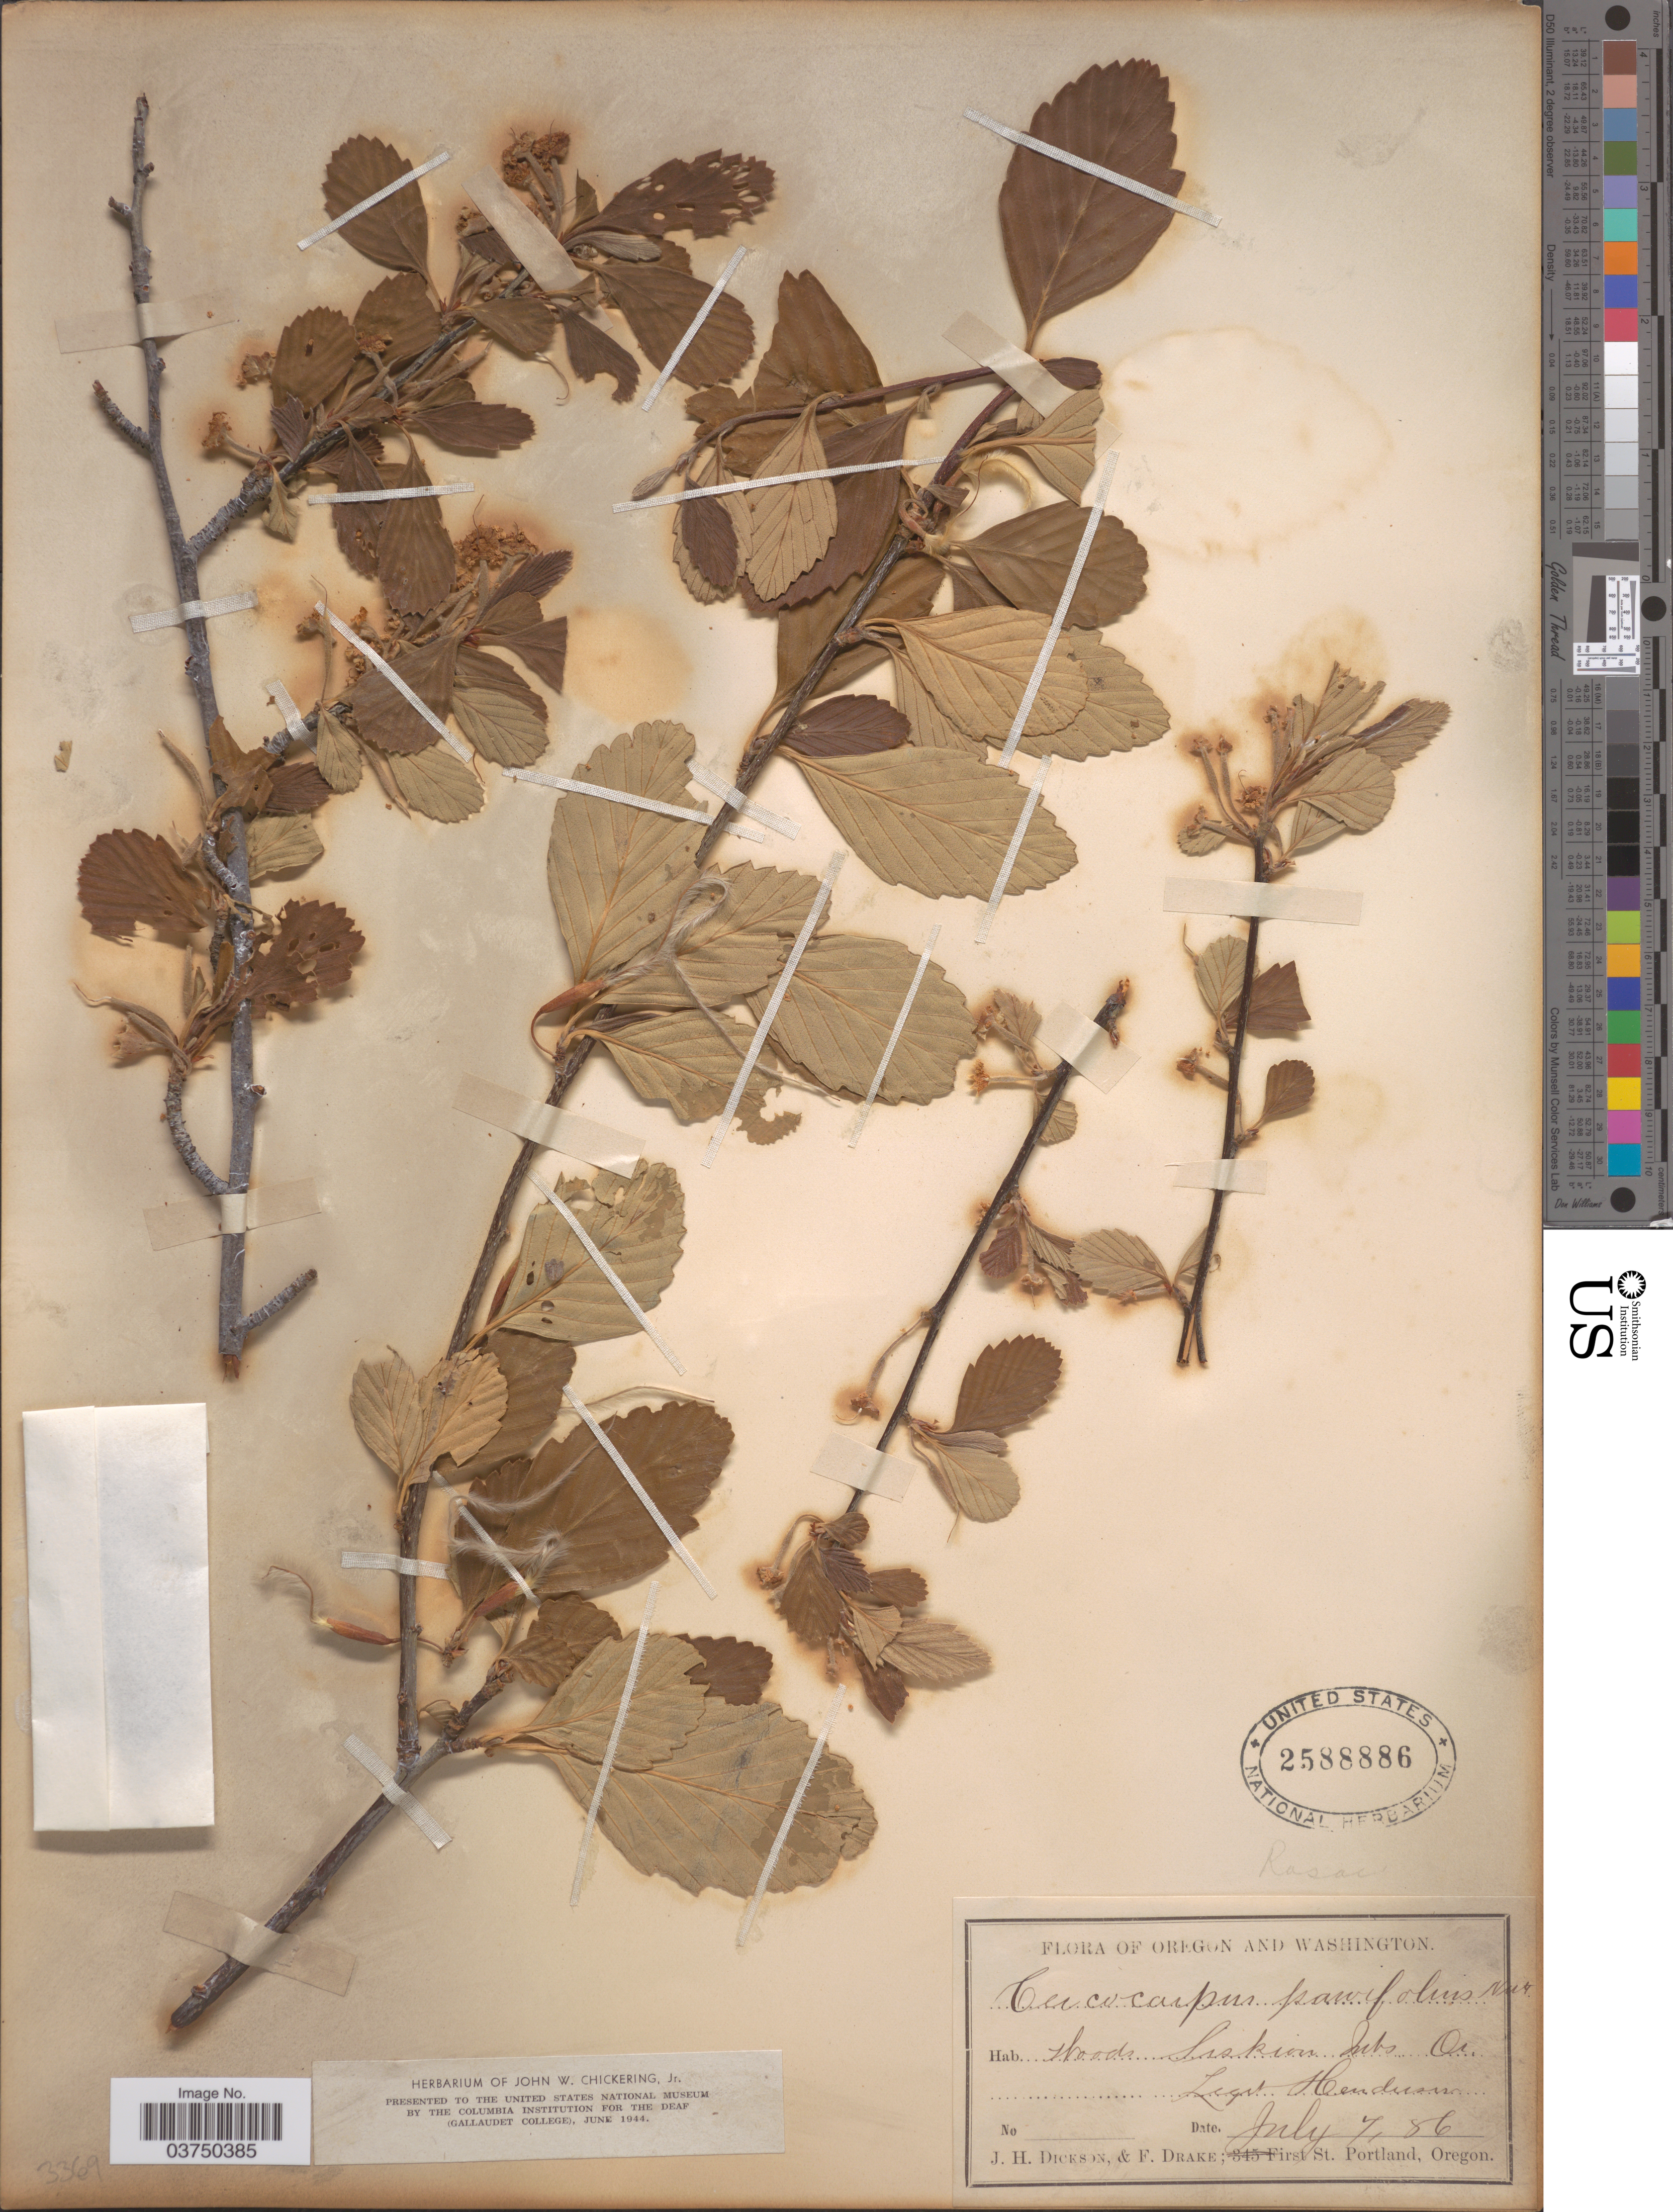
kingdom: Plantae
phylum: Tracheophyta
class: Magnoliopsida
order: Rosales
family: Rosaceae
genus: Cercocarpus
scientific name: Cercocarpus parvifolius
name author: Nutt. ex Hook. & Arn.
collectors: Henderson, J. Dickson & F. Drake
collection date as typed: Transcribed d/m/y: 7/7/86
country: United States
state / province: Oregon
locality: Siskiou Mts.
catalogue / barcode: US 2588886